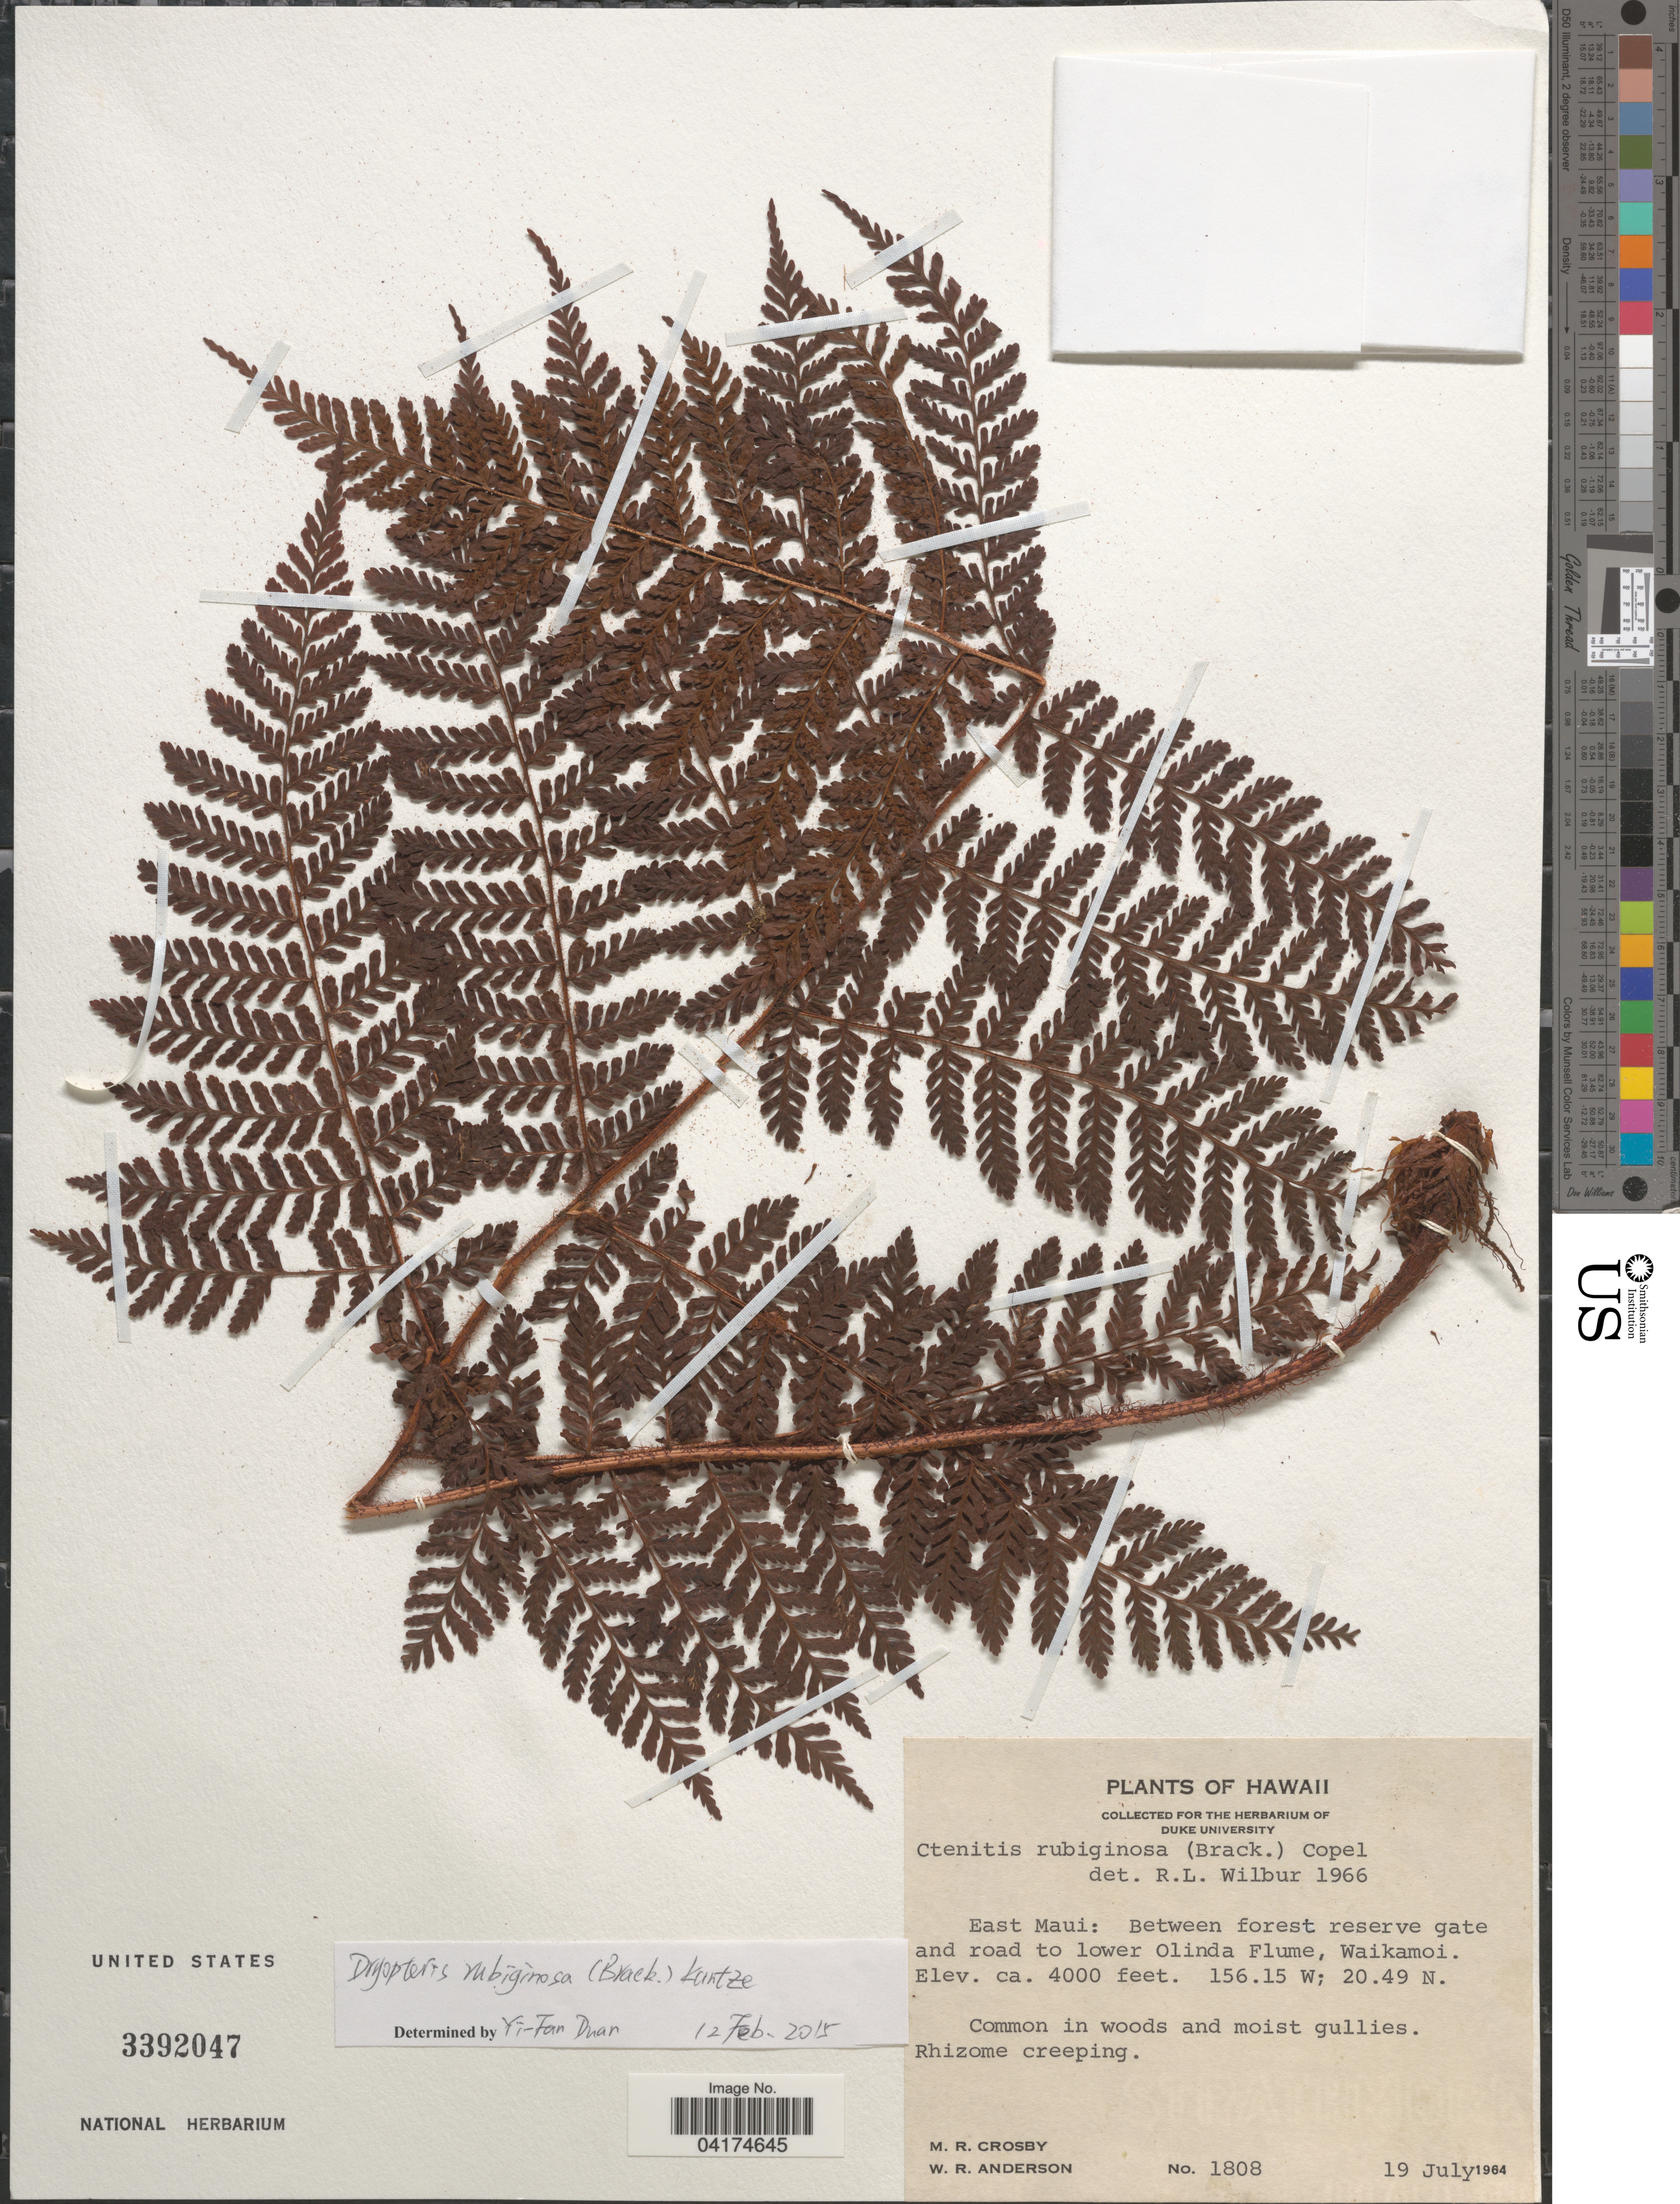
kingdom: Plantae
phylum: Tracheophyta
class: Polypodiopsida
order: Polypodiales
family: Dryopteridaceae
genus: Dryopteris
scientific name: Dryopteris rubiginosa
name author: (Brack.) Kuntze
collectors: M. R. Crosby & W. Anderson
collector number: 1808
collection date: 1964-07-19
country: United States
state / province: Hawaii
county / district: Maui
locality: East Maui: Between forest reserve gate and road to lower Olinda Flume, Waikamoi.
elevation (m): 1219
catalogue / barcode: US 3392047